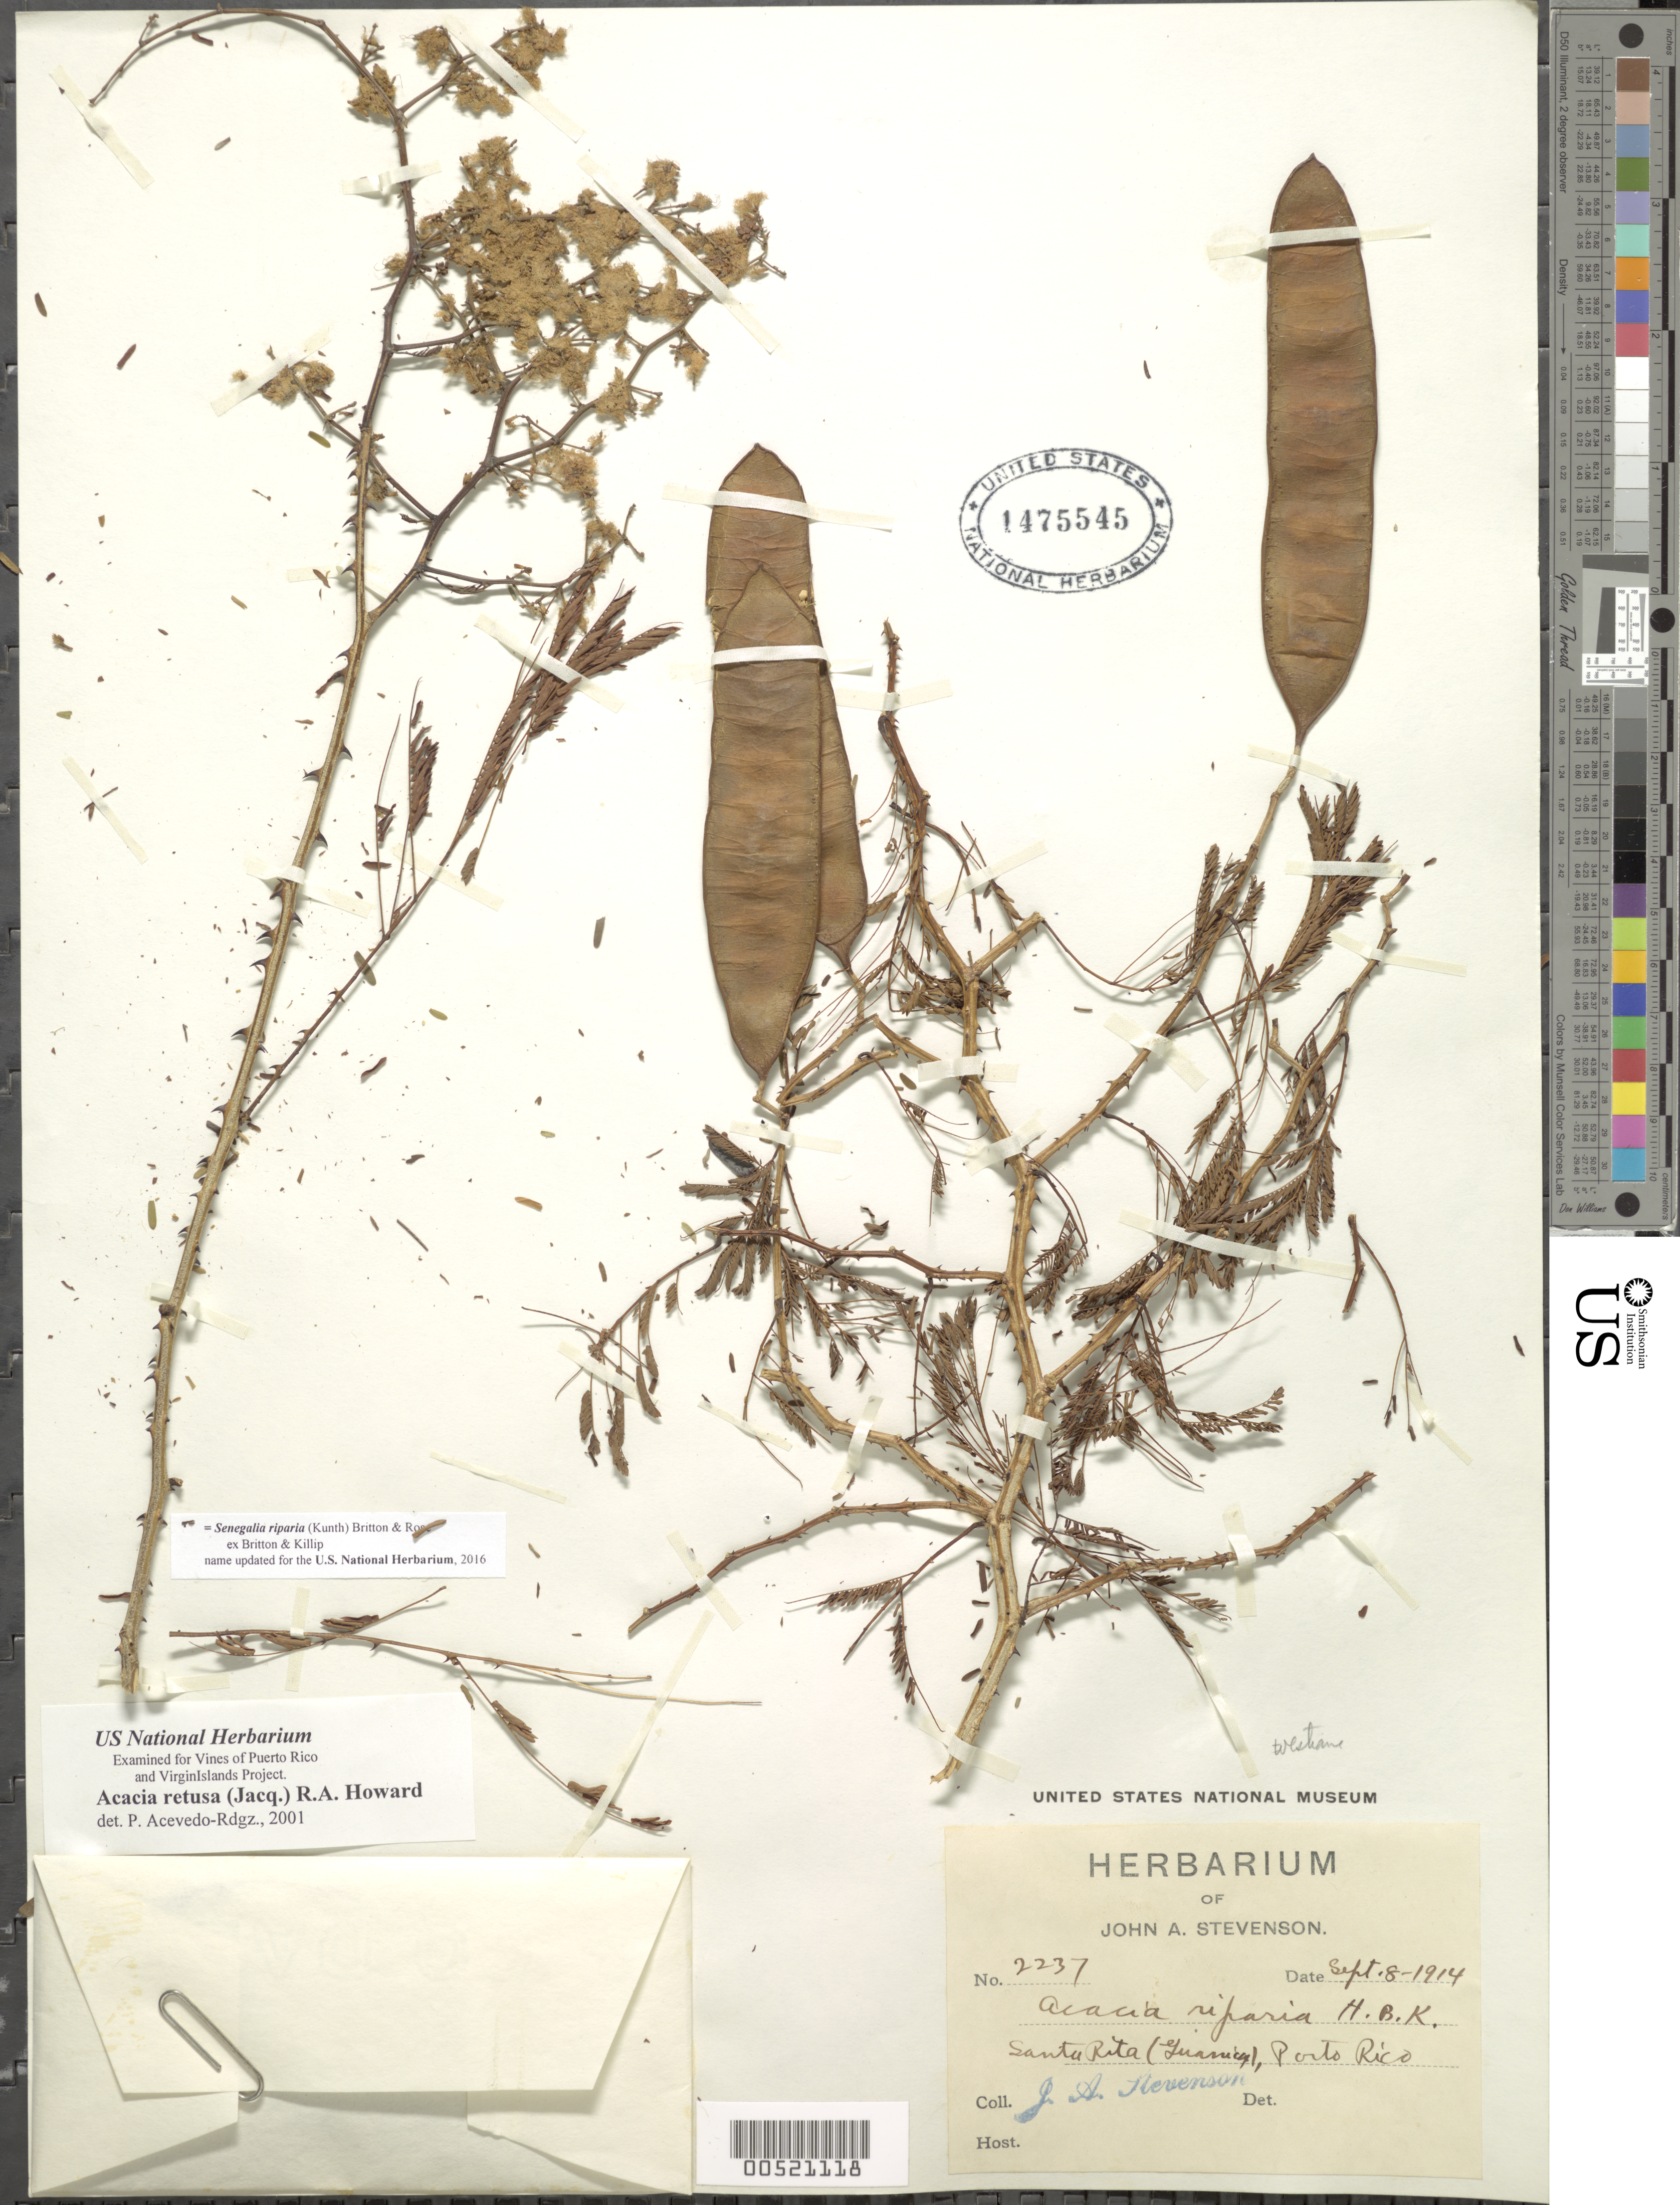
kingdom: Plantae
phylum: Tracheophyta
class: Magnoliopsida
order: Fabales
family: Fabaceae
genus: Senegalia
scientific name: Senegalia riparia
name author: (Kunth) Britton & Rose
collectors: J. Stevenson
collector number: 2237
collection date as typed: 08 Sep 1914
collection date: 1914-09-08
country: Puerto Rico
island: Greater Antilles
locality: Santa Rita (Guanica).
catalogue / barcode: US 1475545